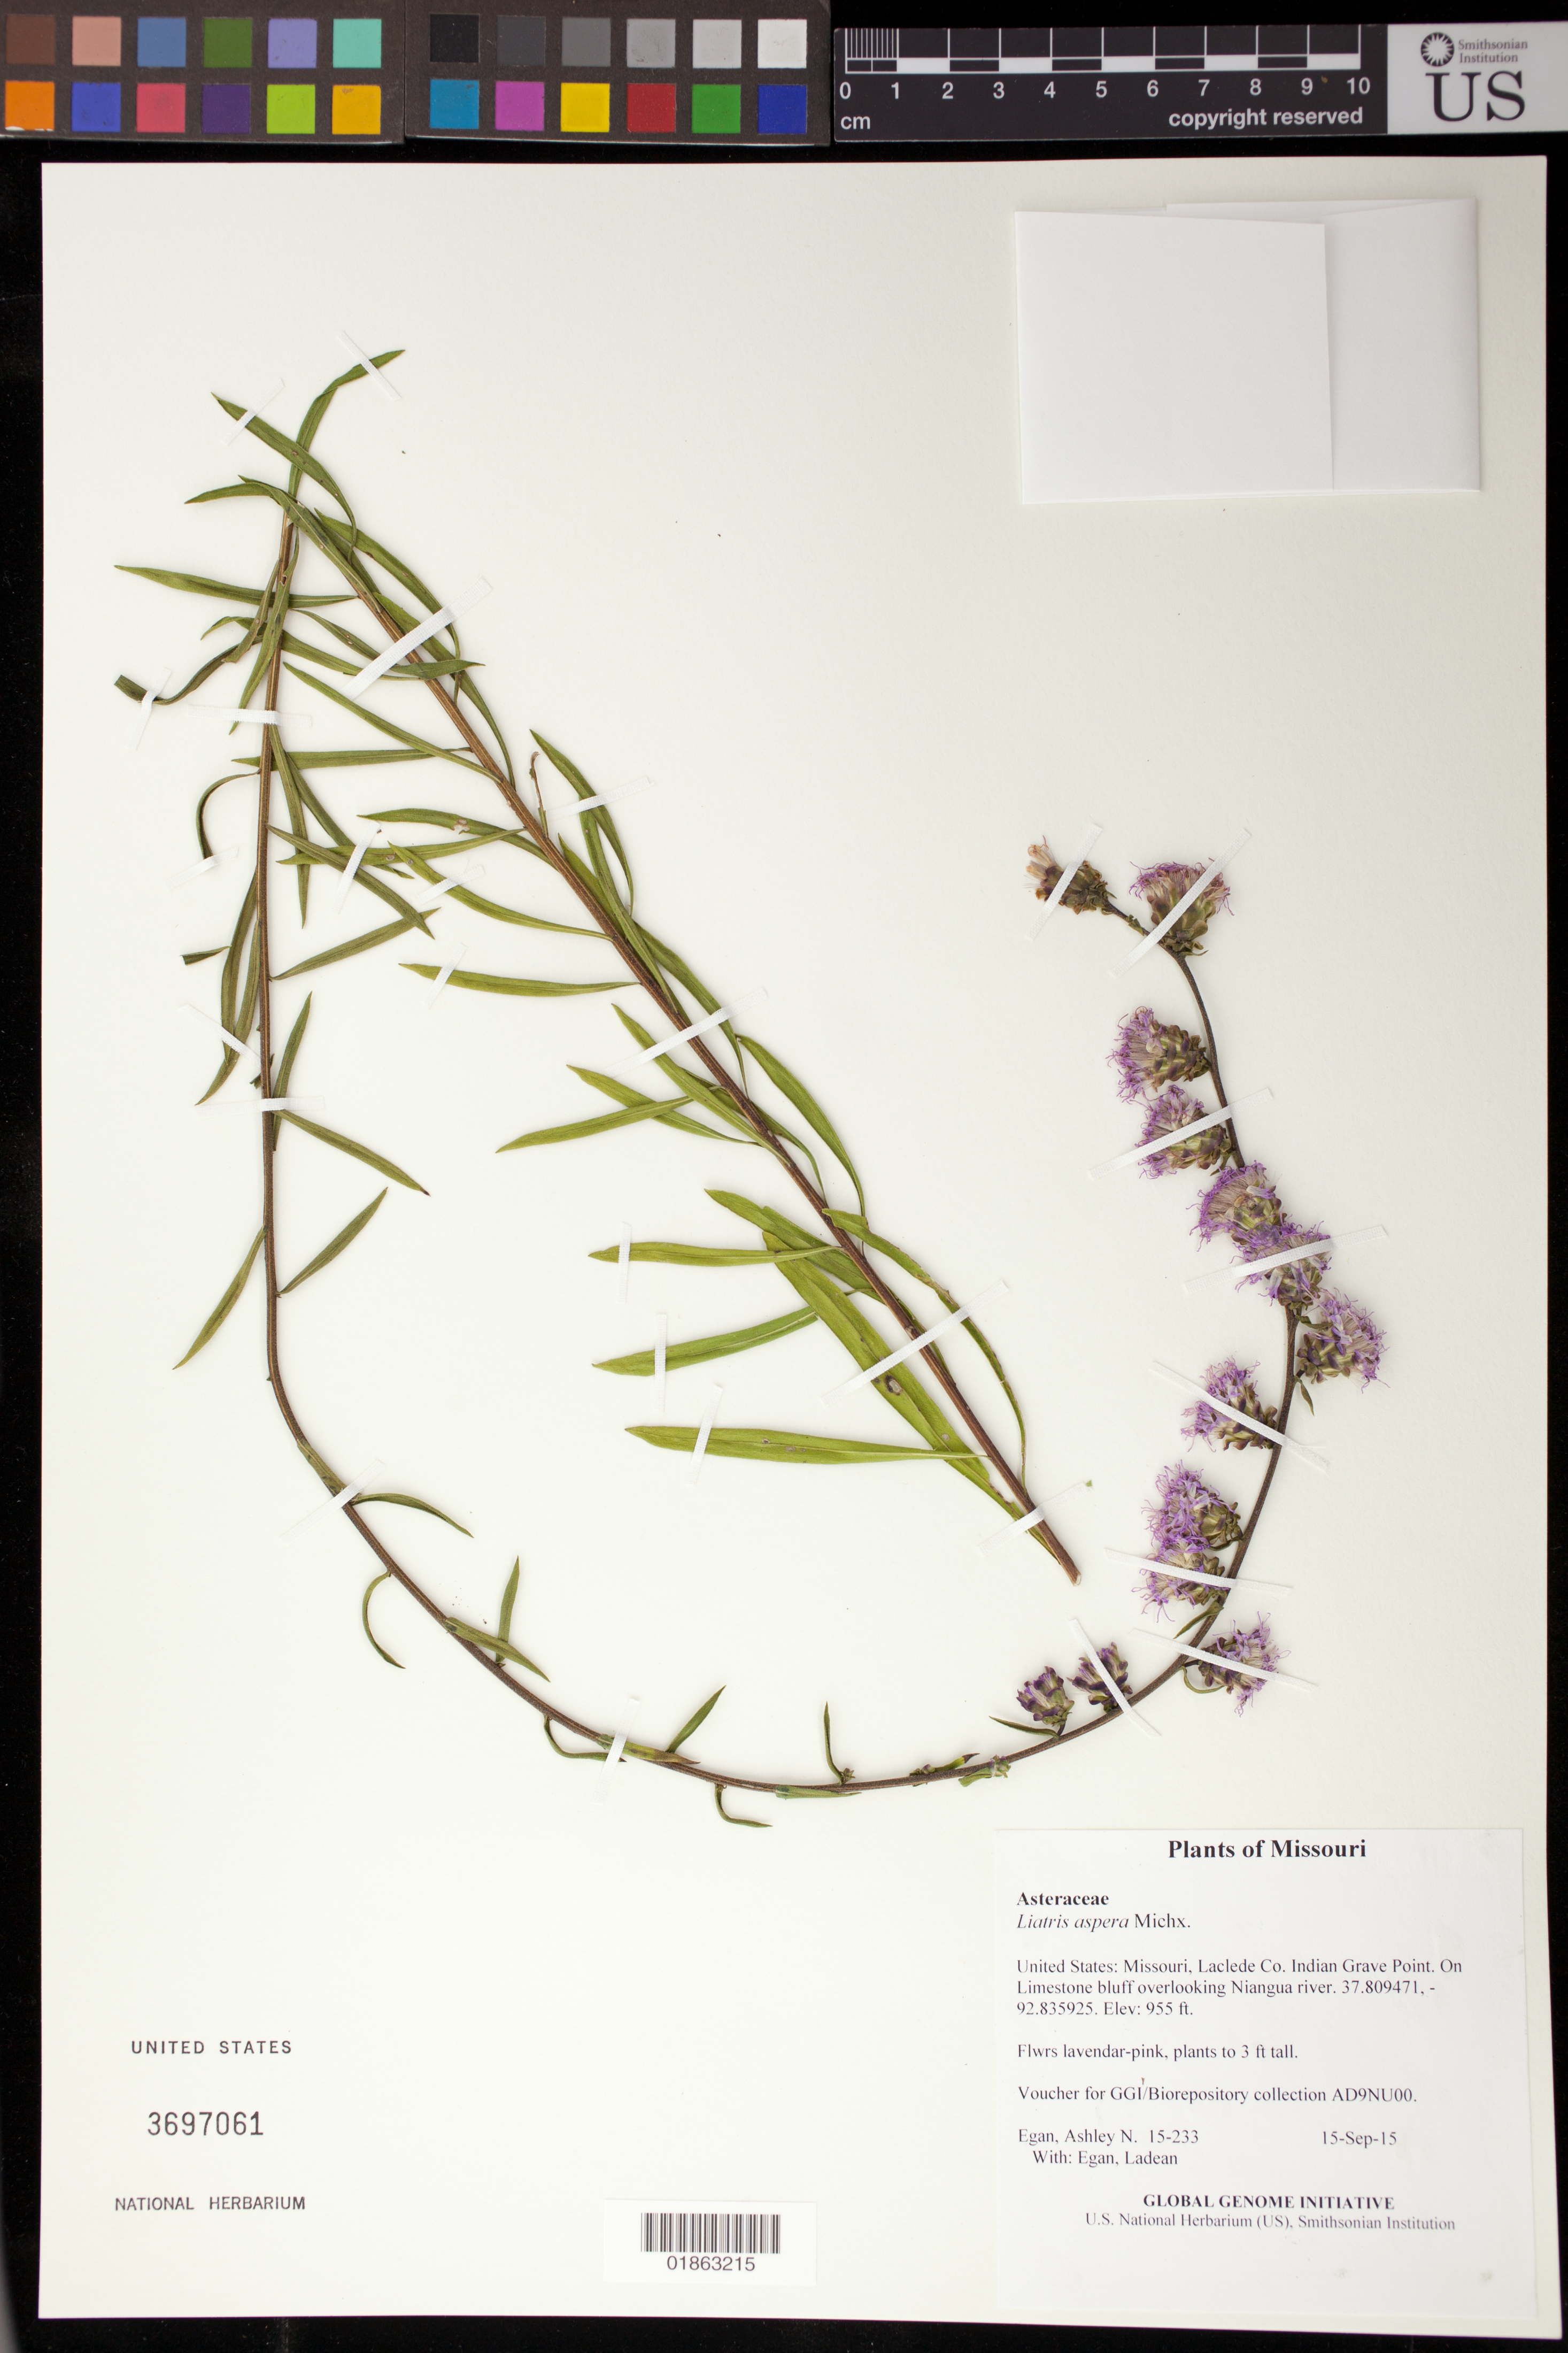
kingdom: Plantae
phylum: Tracheophyta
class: Magnoliopsida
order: Asterales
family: Asteraceae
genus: Liatris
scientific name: Liatris aspera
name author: Michx.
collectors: A. N. Egan & L. Egan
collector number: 15-233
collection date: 2015-09-15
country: United States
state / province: Missouri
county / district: Laclede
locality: Indian Grave Point. On Limestone bluff overlooking Niangua river.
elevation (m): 291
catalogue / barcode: US 3697061